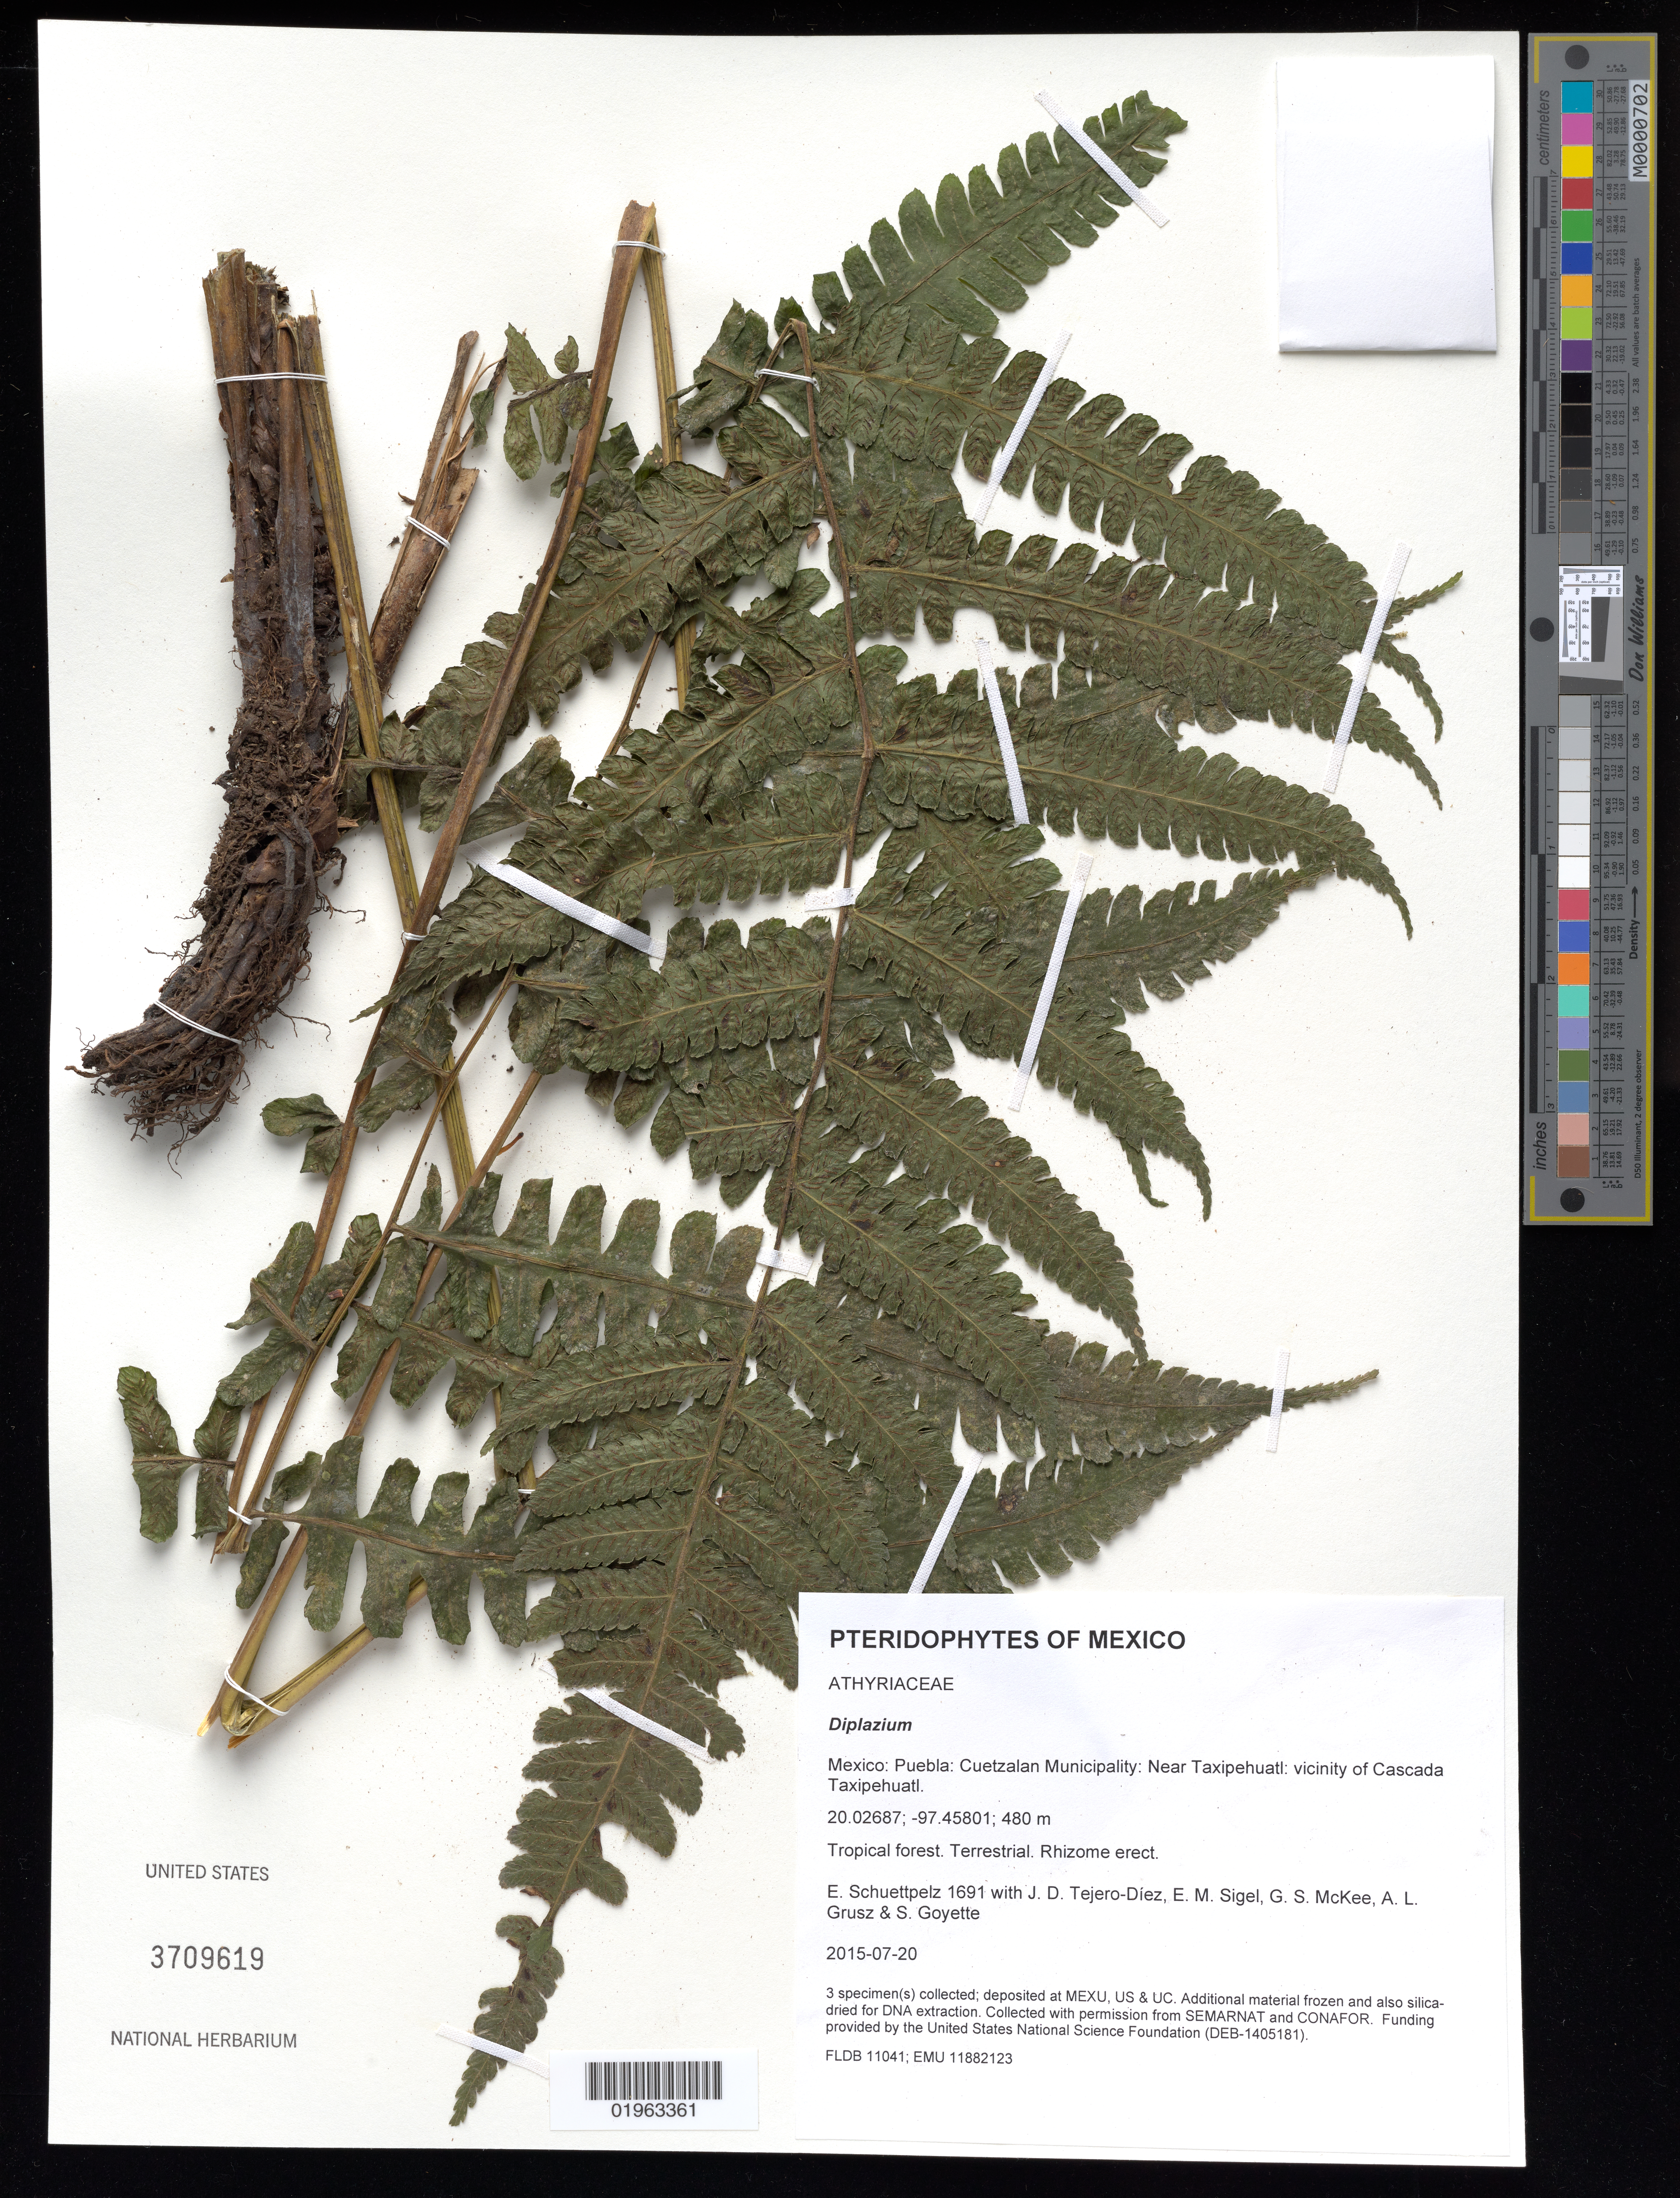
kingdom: Plantae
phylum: Tracheophyta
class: Polypodiopsida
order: Polypodiales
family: Athyriaceae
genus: Diplazium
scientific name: Diplazium sp.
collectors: E. Schuettpelz, D. Tejero-Díez, E. M. Sigel, G. S. McKee & A. Grusz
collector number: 1691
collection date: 2015-07-20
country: Mexico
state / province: Puebla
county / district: Cuetzalan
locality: Near Taxipehuatl: vicinity of Cascada Taxipehuatl.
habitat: Tropical forest.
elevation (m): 480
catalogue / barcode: US 3709619